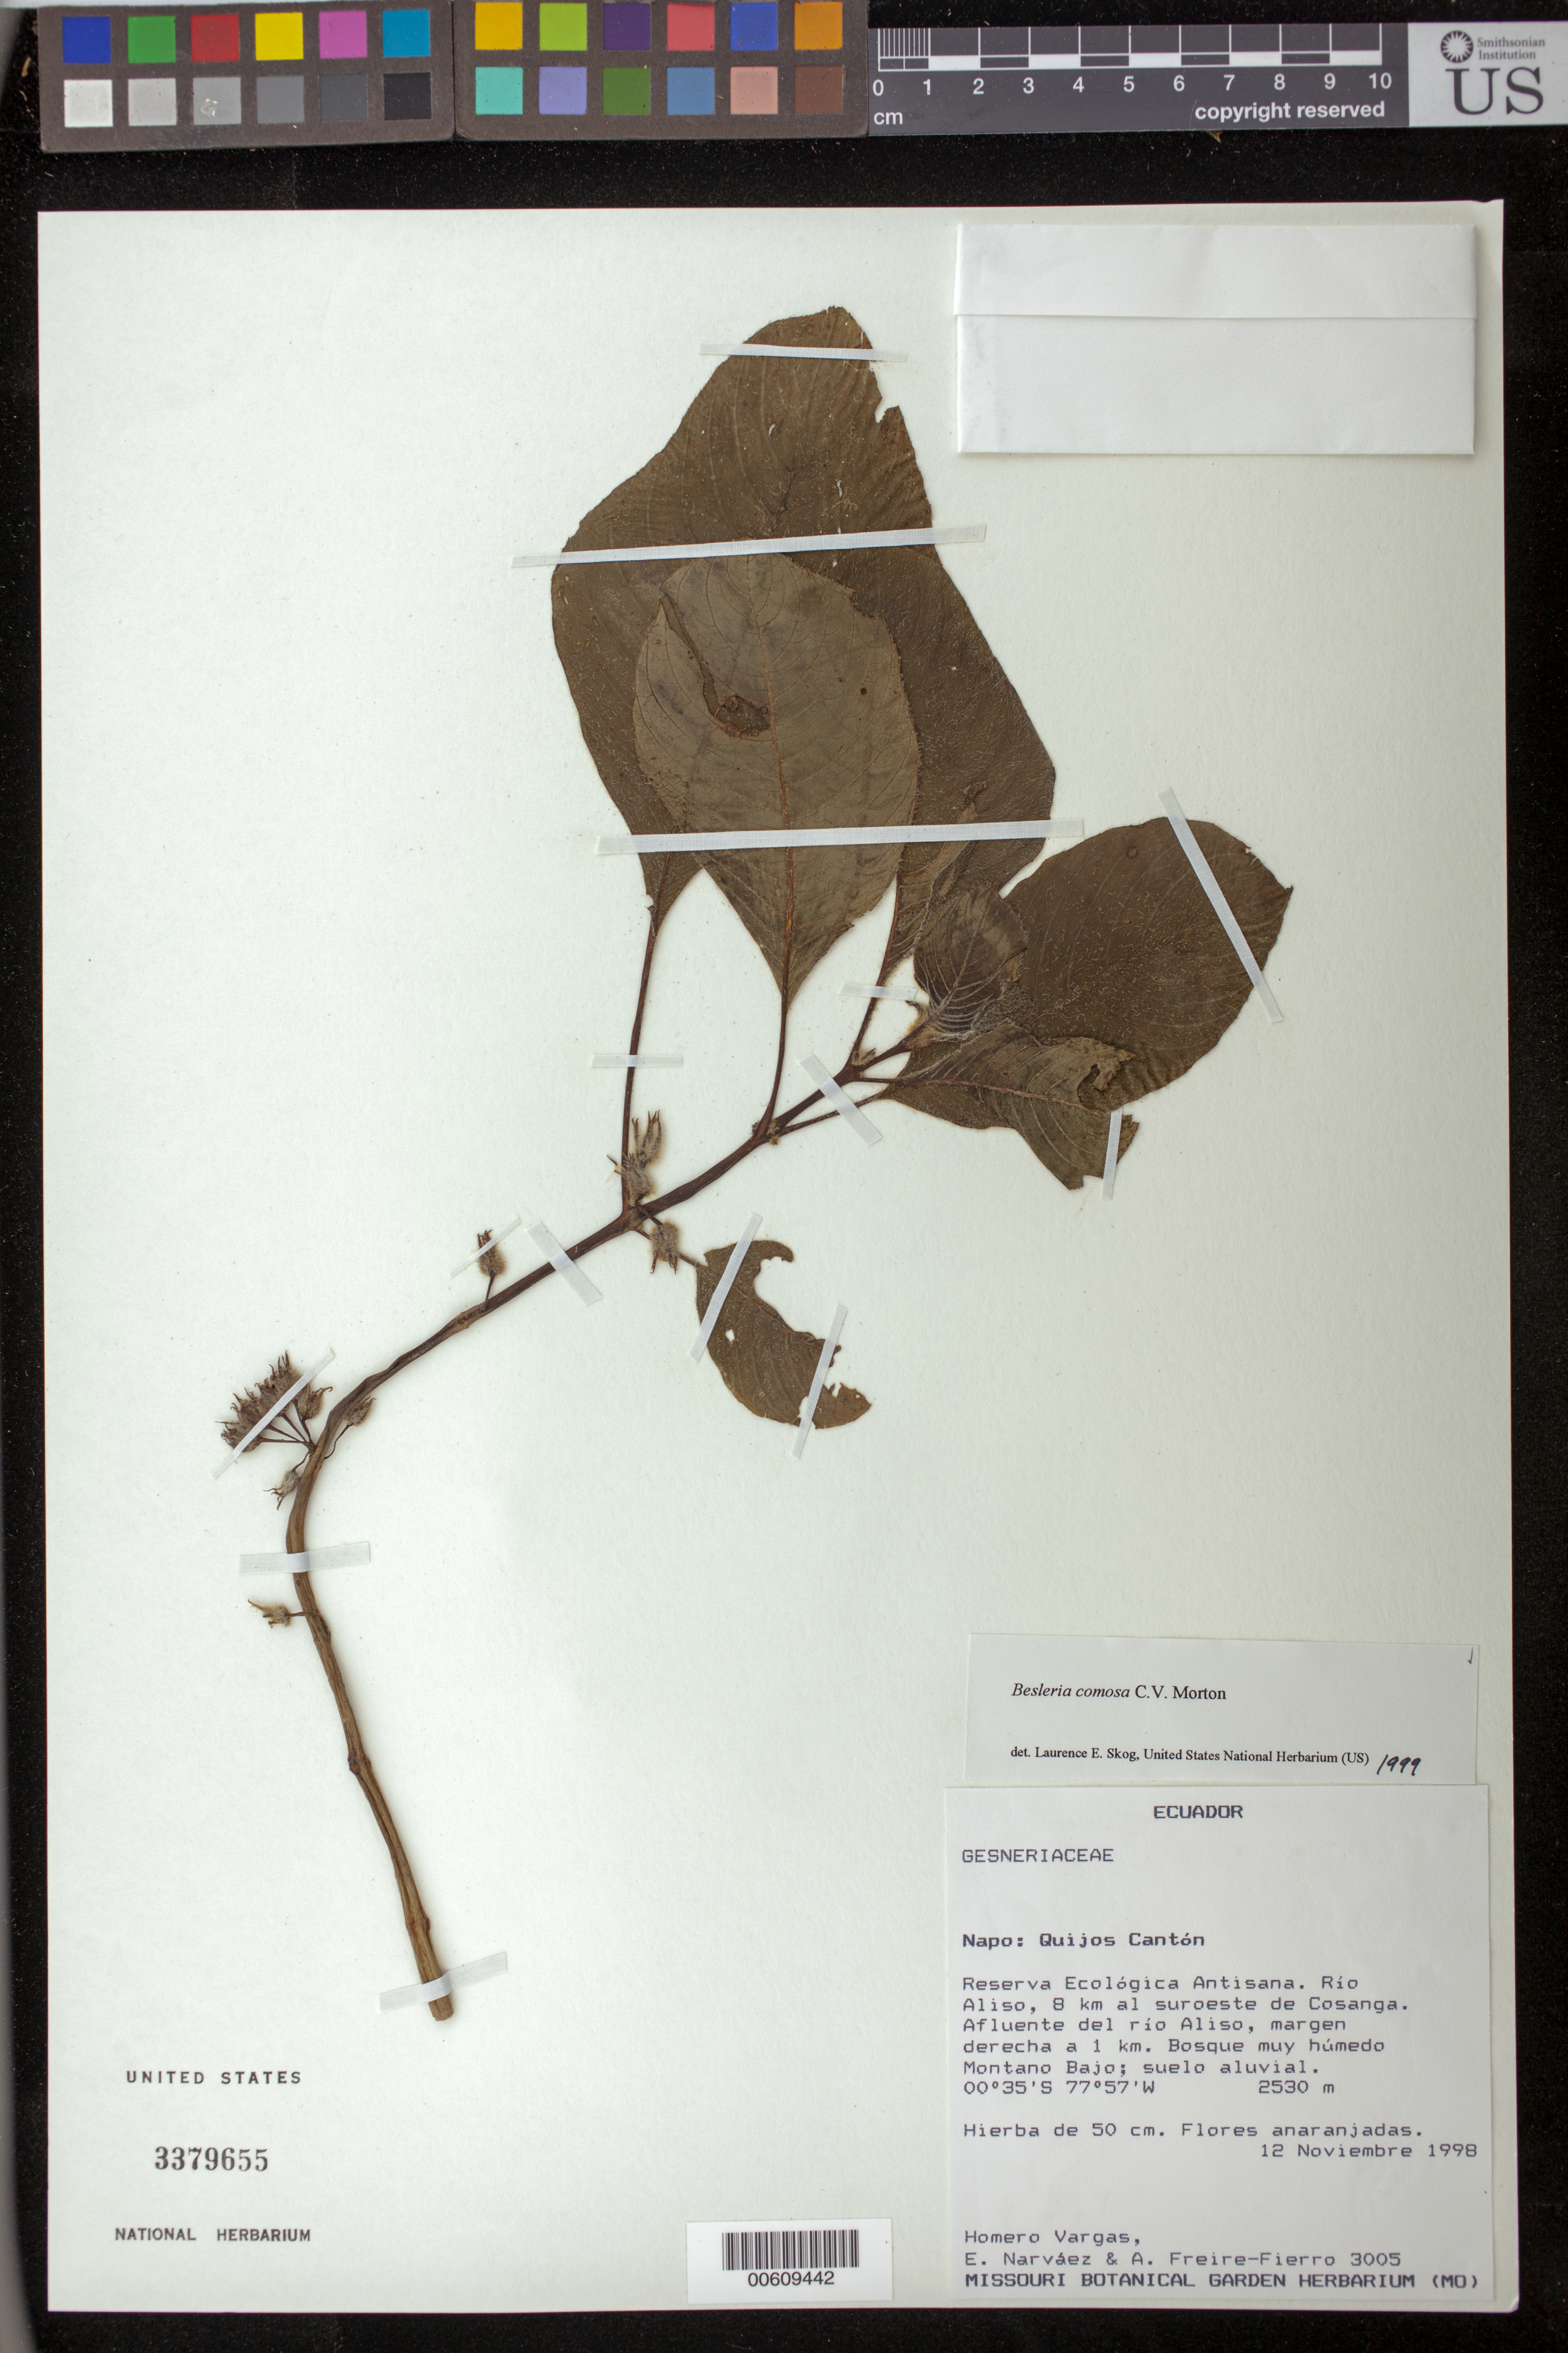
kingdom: Plantae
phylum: Tracheophyta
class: Magnoliopsida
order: Lamiales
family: Gesneriaceae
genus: Besleria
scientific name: Besleria comosa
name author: C.V. Morton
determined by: Skog, Laurence E.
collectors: H. Vargas, E. Narváez & A. Freire-Fierro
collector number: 3005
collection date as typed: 12 Nov 1998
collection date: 1998-11-12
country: Ecuador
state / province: Napo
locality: Quijos Cantón; Reserva Ecológica Antisana, Río Aliso, 8 km al suroeste de Cosanga; afluente del río Aliso, margen derecha a 1 km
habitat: Bosque muy húmedo montano bajo; suelo aluvial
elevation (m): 2530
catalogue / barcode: US 3379655